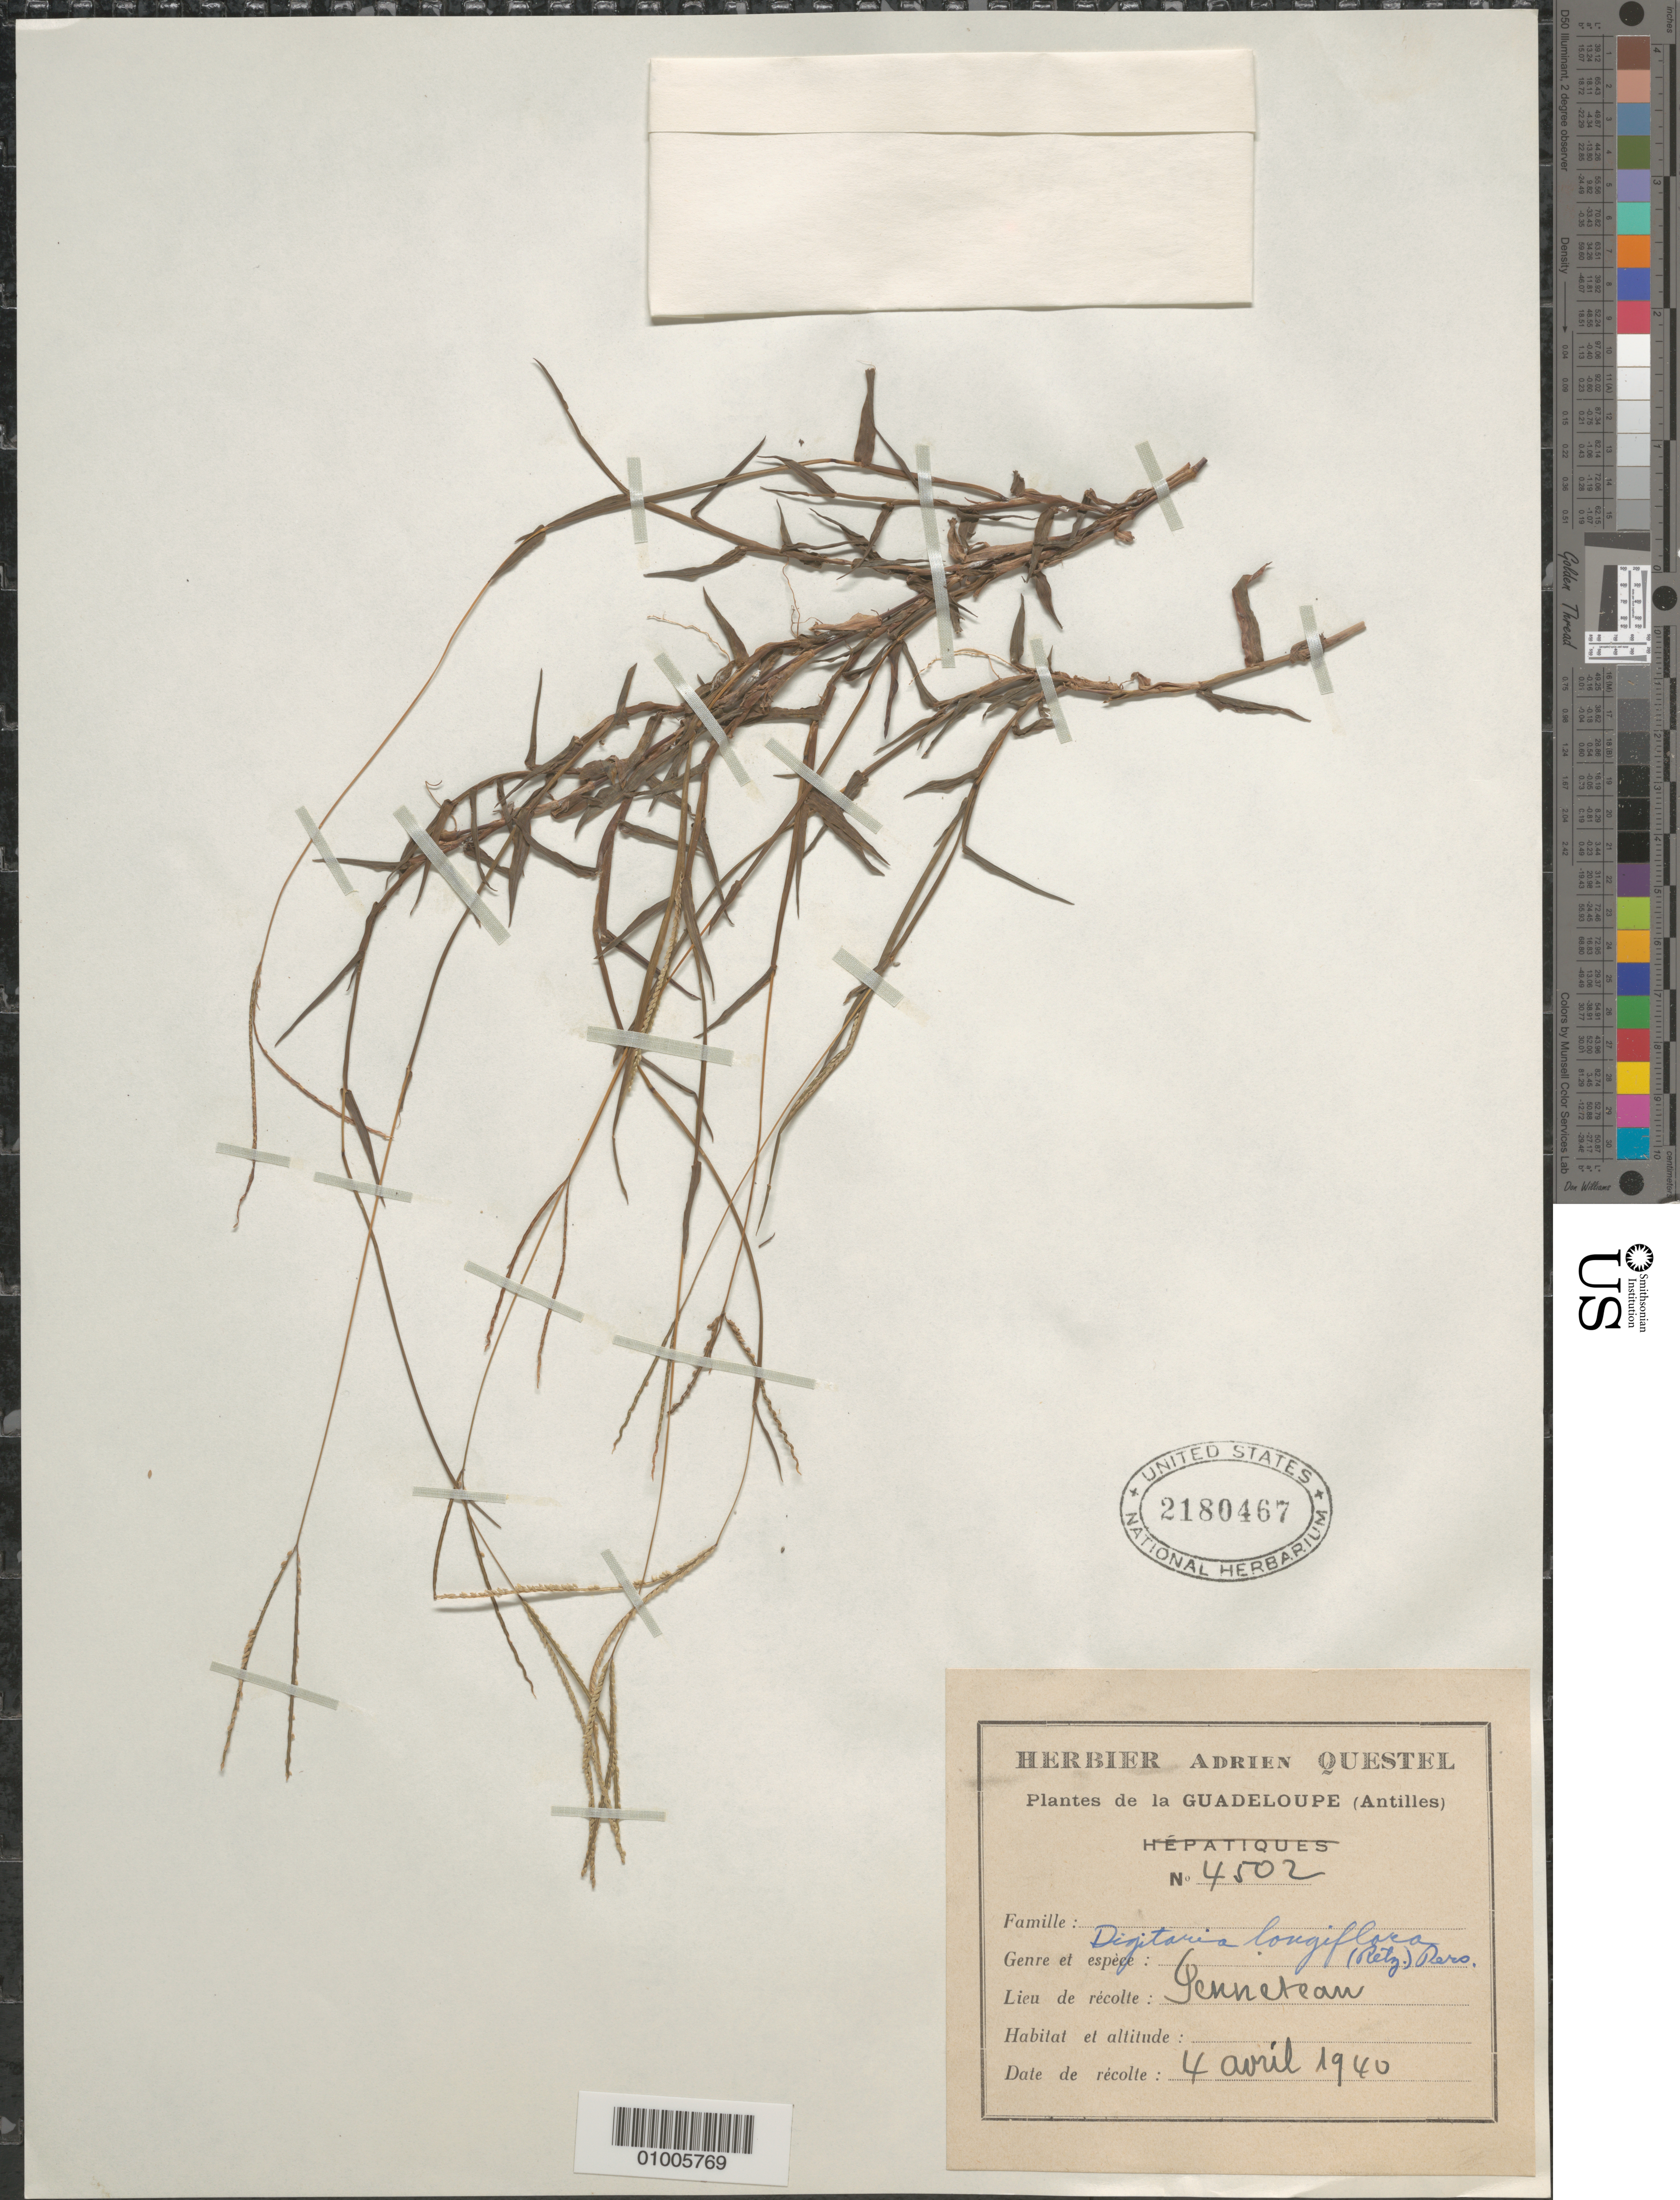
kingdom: Plantae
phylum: Tracheophyta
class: Liliopsida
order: Poales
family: Poaceae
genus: Digitaria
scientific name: Digitaria longiflora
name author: (Retz.) Pers.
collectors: A. Questel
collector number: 4502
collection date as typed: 04 Apr 1940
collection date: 1940-04-04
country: Guadeloupe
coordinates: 0 N, 0 E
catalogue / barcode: US 2180467